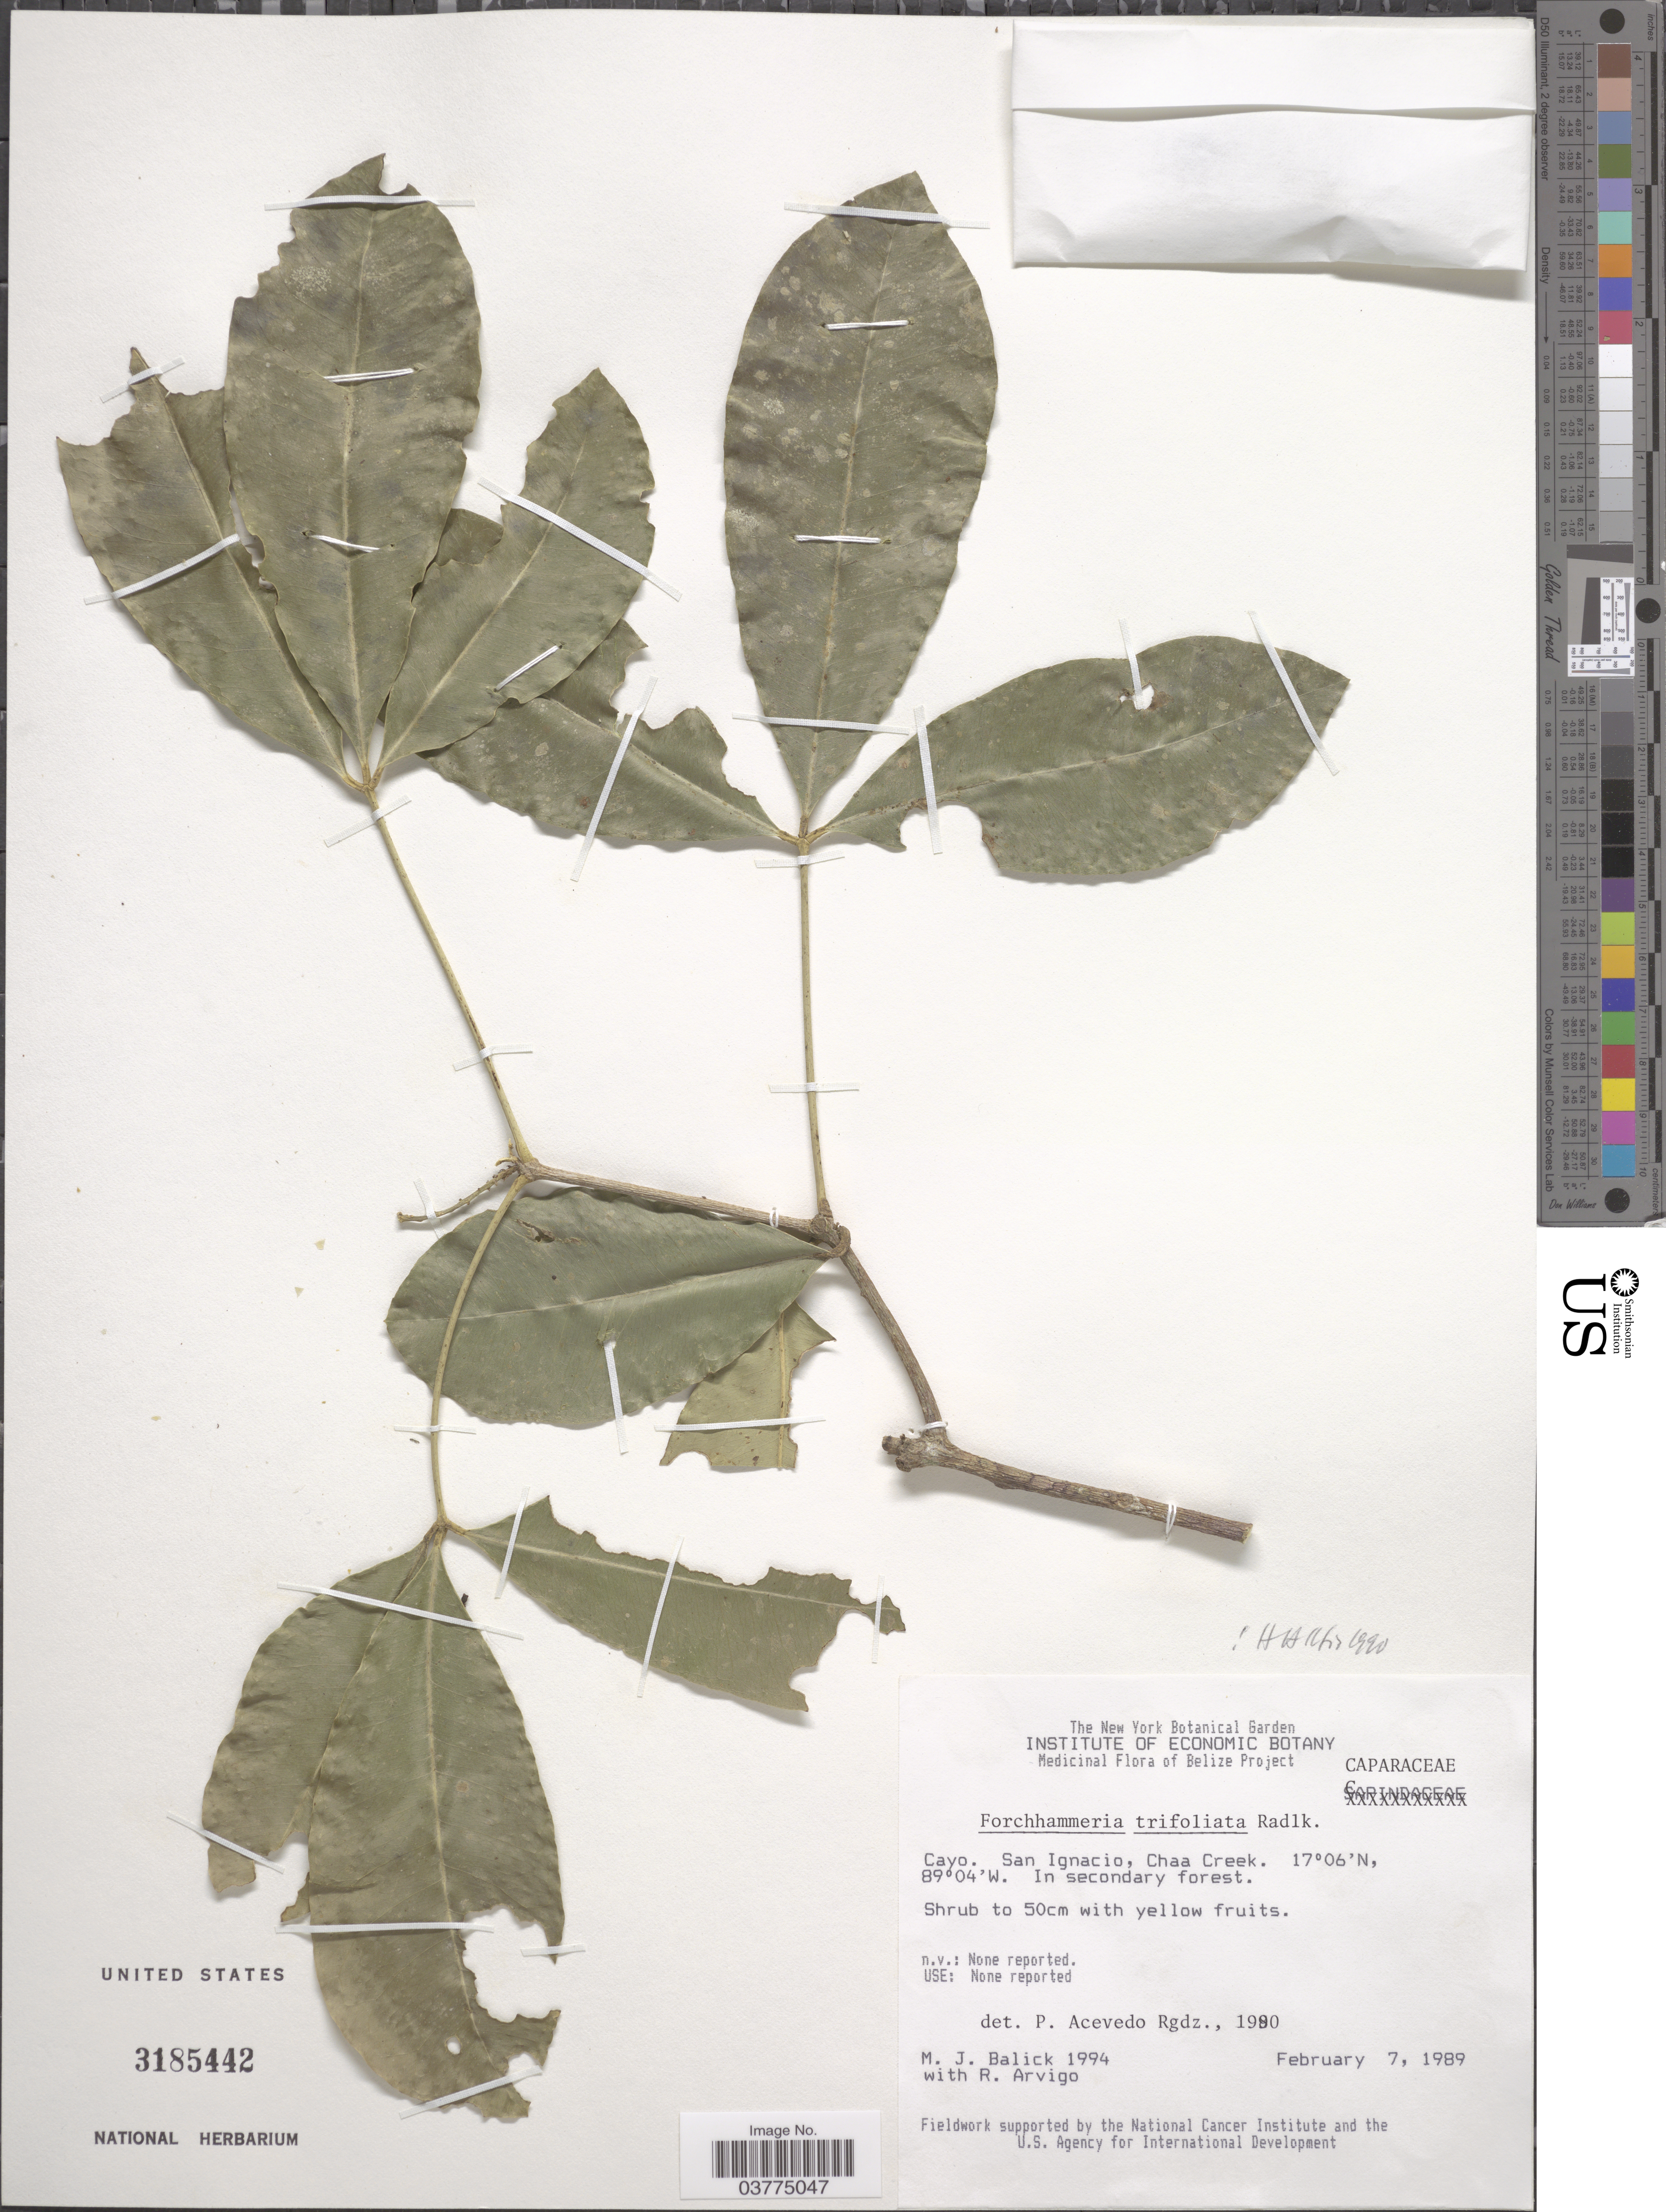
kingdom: Plantae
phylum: Tracheophyta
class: Magnoliopsida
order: Brassicales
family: Stixaceae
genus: Forchhammeria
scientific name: Forchhammeria trifoliata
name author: Radlk.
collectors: M. J. Balick & R. Arvigo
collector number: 1994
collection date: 1989-02-07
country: Belize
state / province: Cayo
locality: San Ignacio, Chaa Creek. In secondary forest.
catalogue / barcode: US 3185442